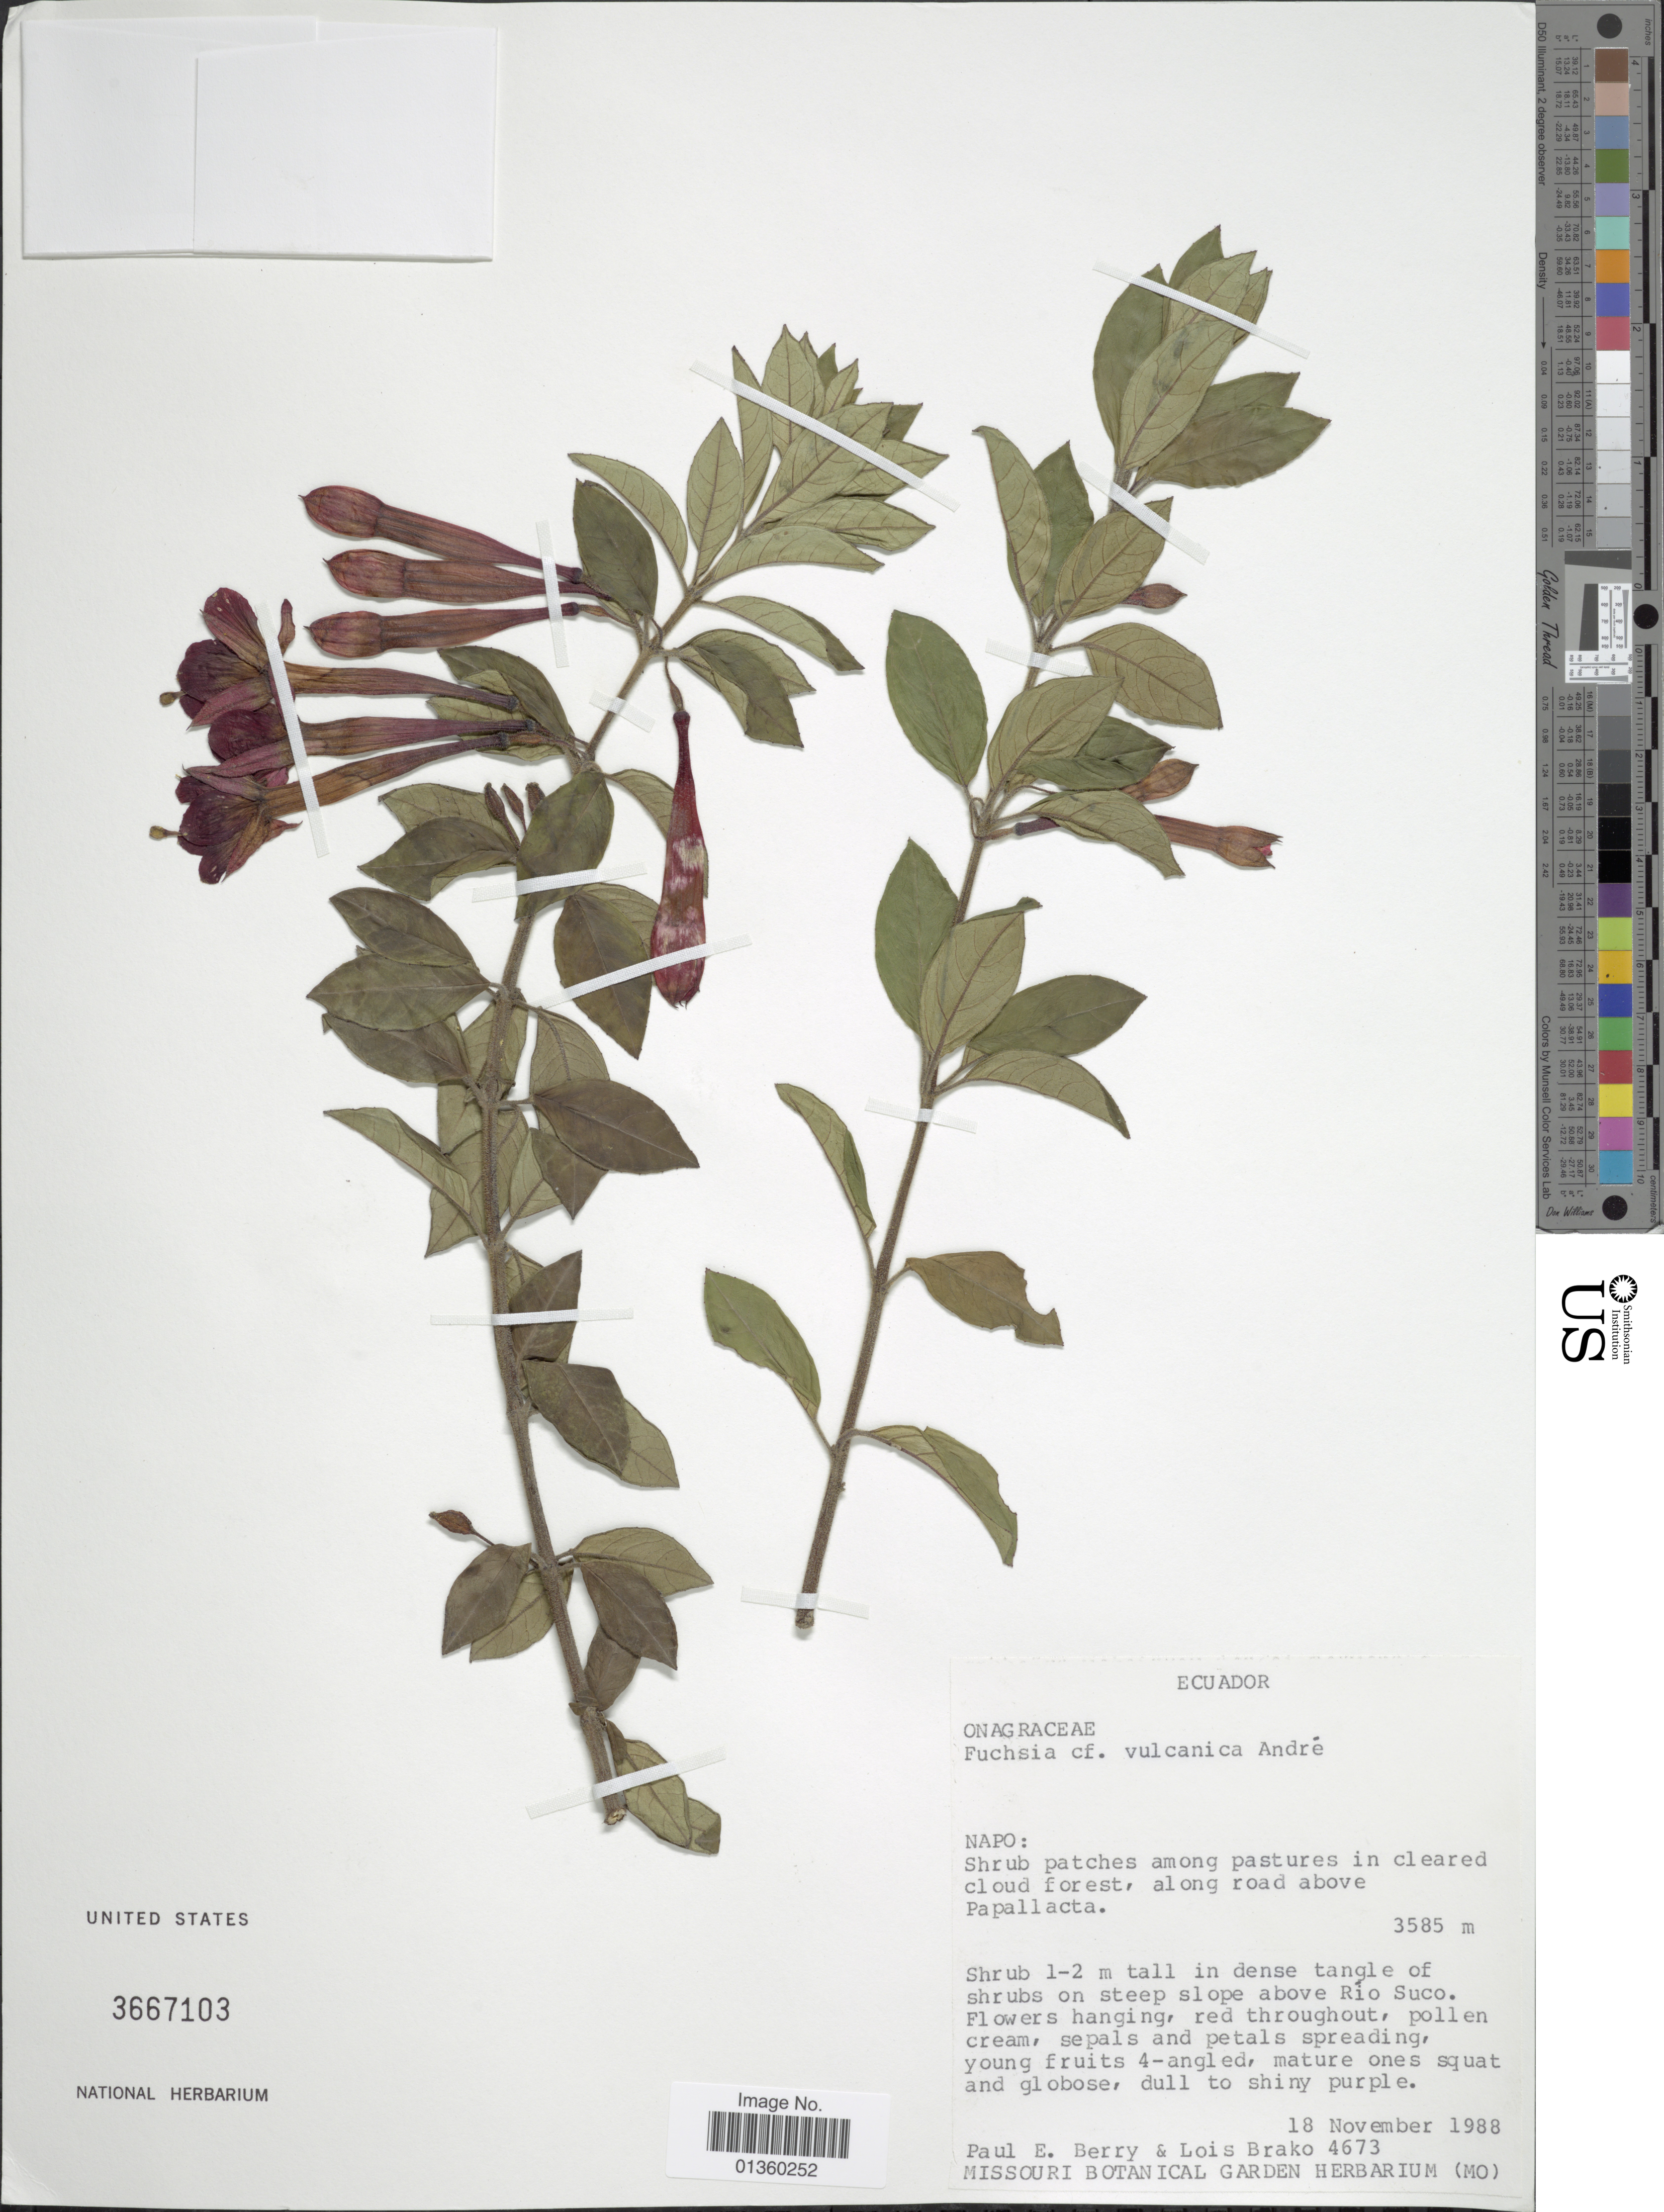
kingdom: Plantae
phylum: Tracheophyta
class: Magnoliopsida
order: Myrtales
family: Onagraceae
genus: Fuchsia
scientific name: Fuchsia vulcanica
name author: André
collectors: P. E. Berry & L. Brako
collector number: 4673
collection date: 1988-11-18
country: Ecuador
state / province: Napo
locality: Shrub patches among pastures in cleared cloud forest, along road above Papallacta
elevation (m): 3585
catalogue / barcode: US 3667103